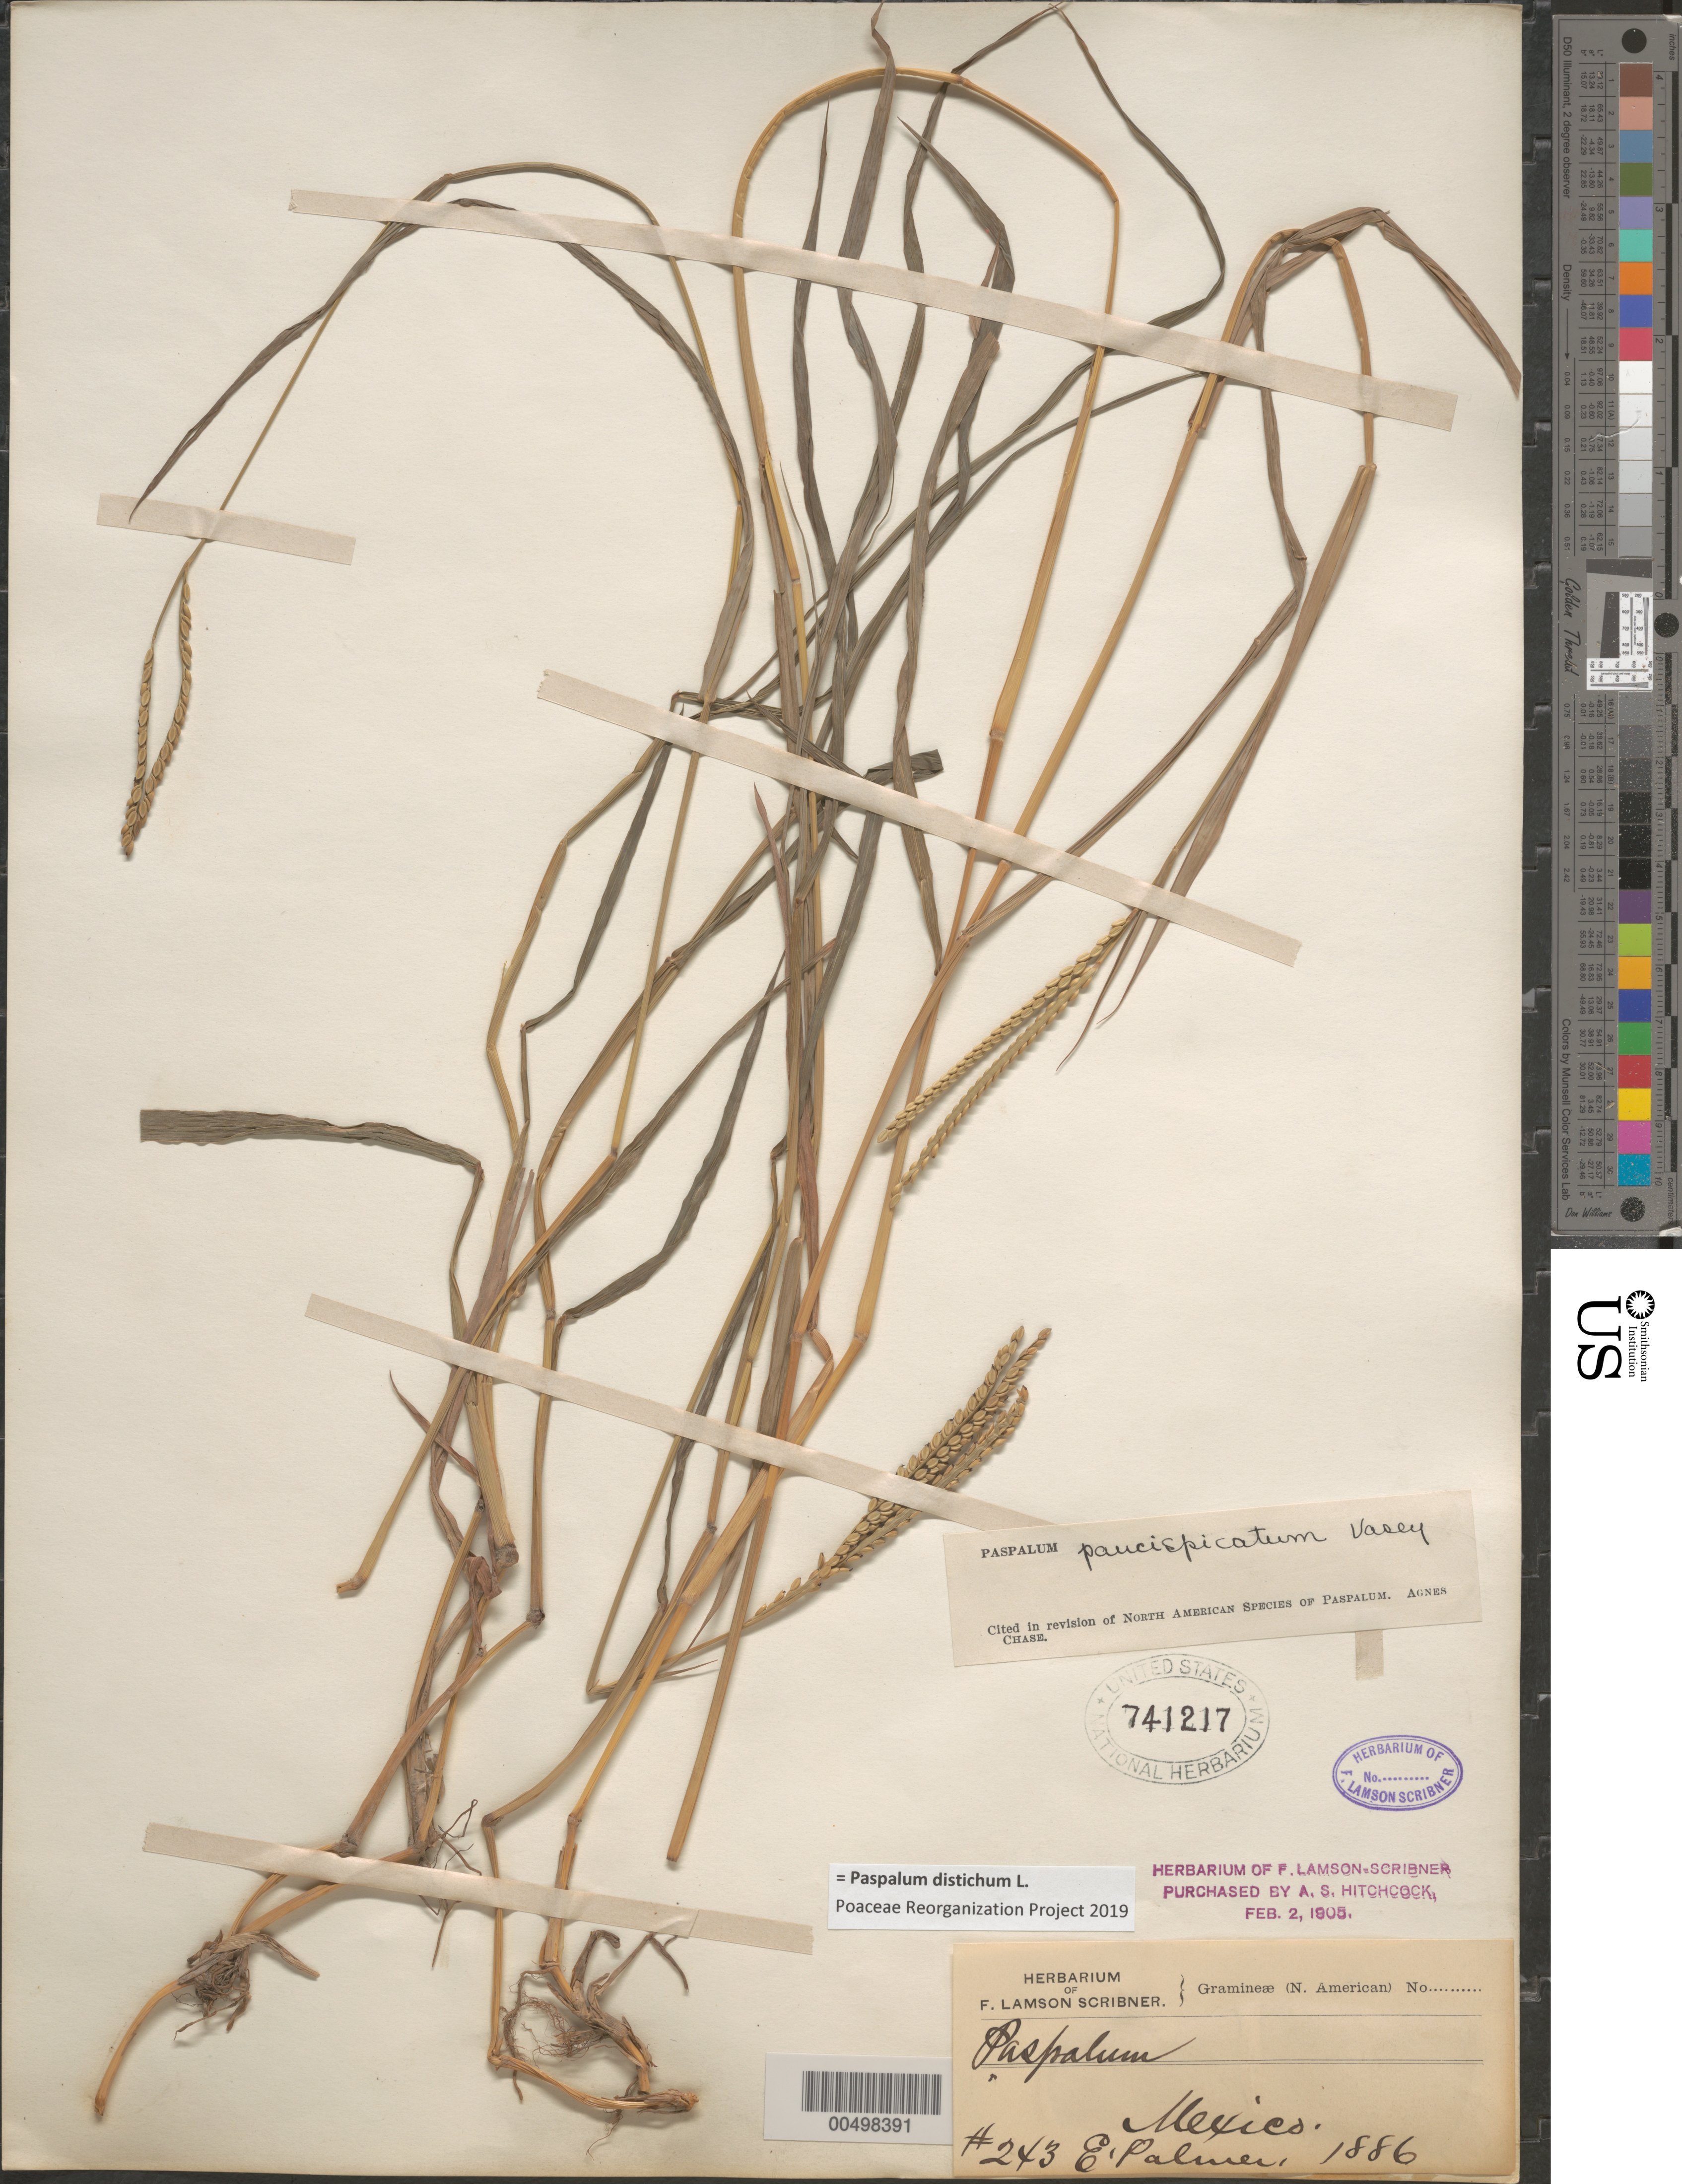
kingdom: Plantae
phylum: Tracheophyta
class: Liliopsida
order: Poales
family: Poaceae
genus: Paspalum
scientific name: Paspalum paucispicatum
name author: Vasey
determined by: Chase, [M.] Agnes, (US)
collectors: E. Palmer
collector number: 243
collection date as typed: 1886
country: Mexico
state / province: Durango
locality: San Ramon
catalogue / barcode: US 741217